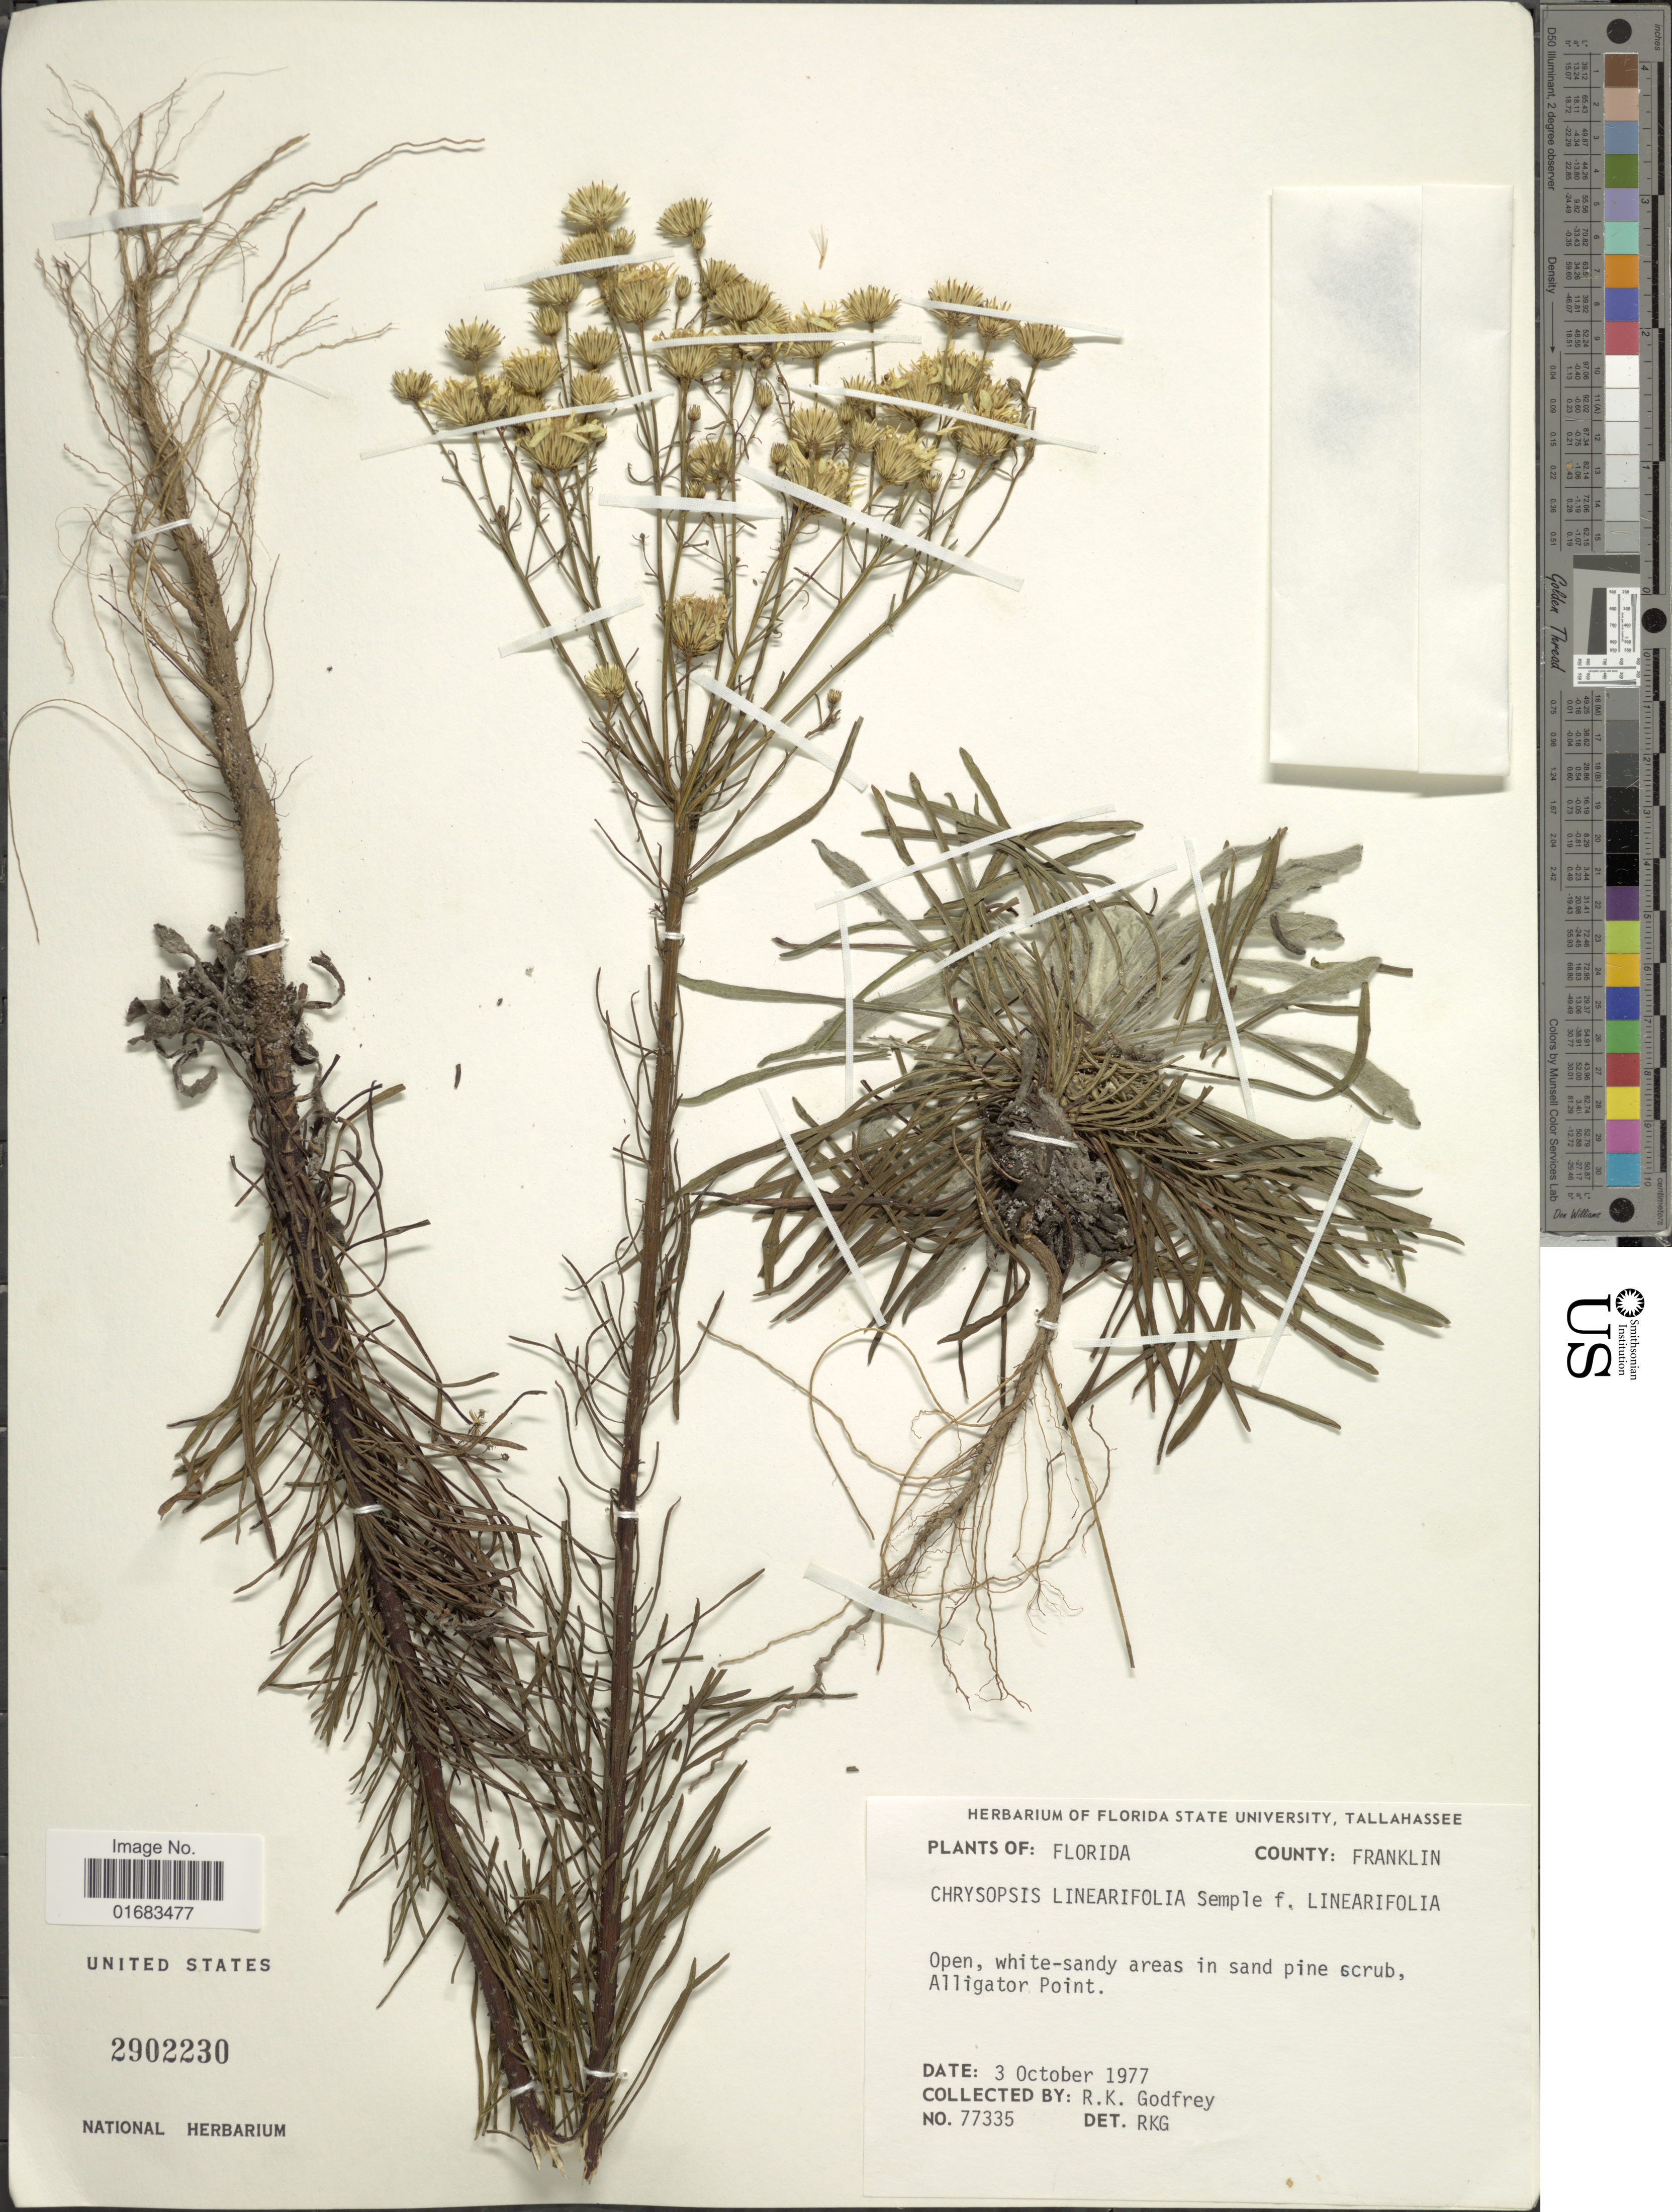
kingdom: Plantae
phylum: Tracheophyta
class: Magnoliopsida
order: Asterales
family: Asteraceae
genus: Chrysopsis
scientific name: Chrysopsis linearifolia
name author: Semple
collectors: R. K. Godfrey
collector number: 77335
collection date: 1977-10-03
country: United States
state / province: Florida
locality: County: Franklin, Open, white - sandy areas in sand pine scrub, Alligator Point.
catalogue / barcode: US 2902230